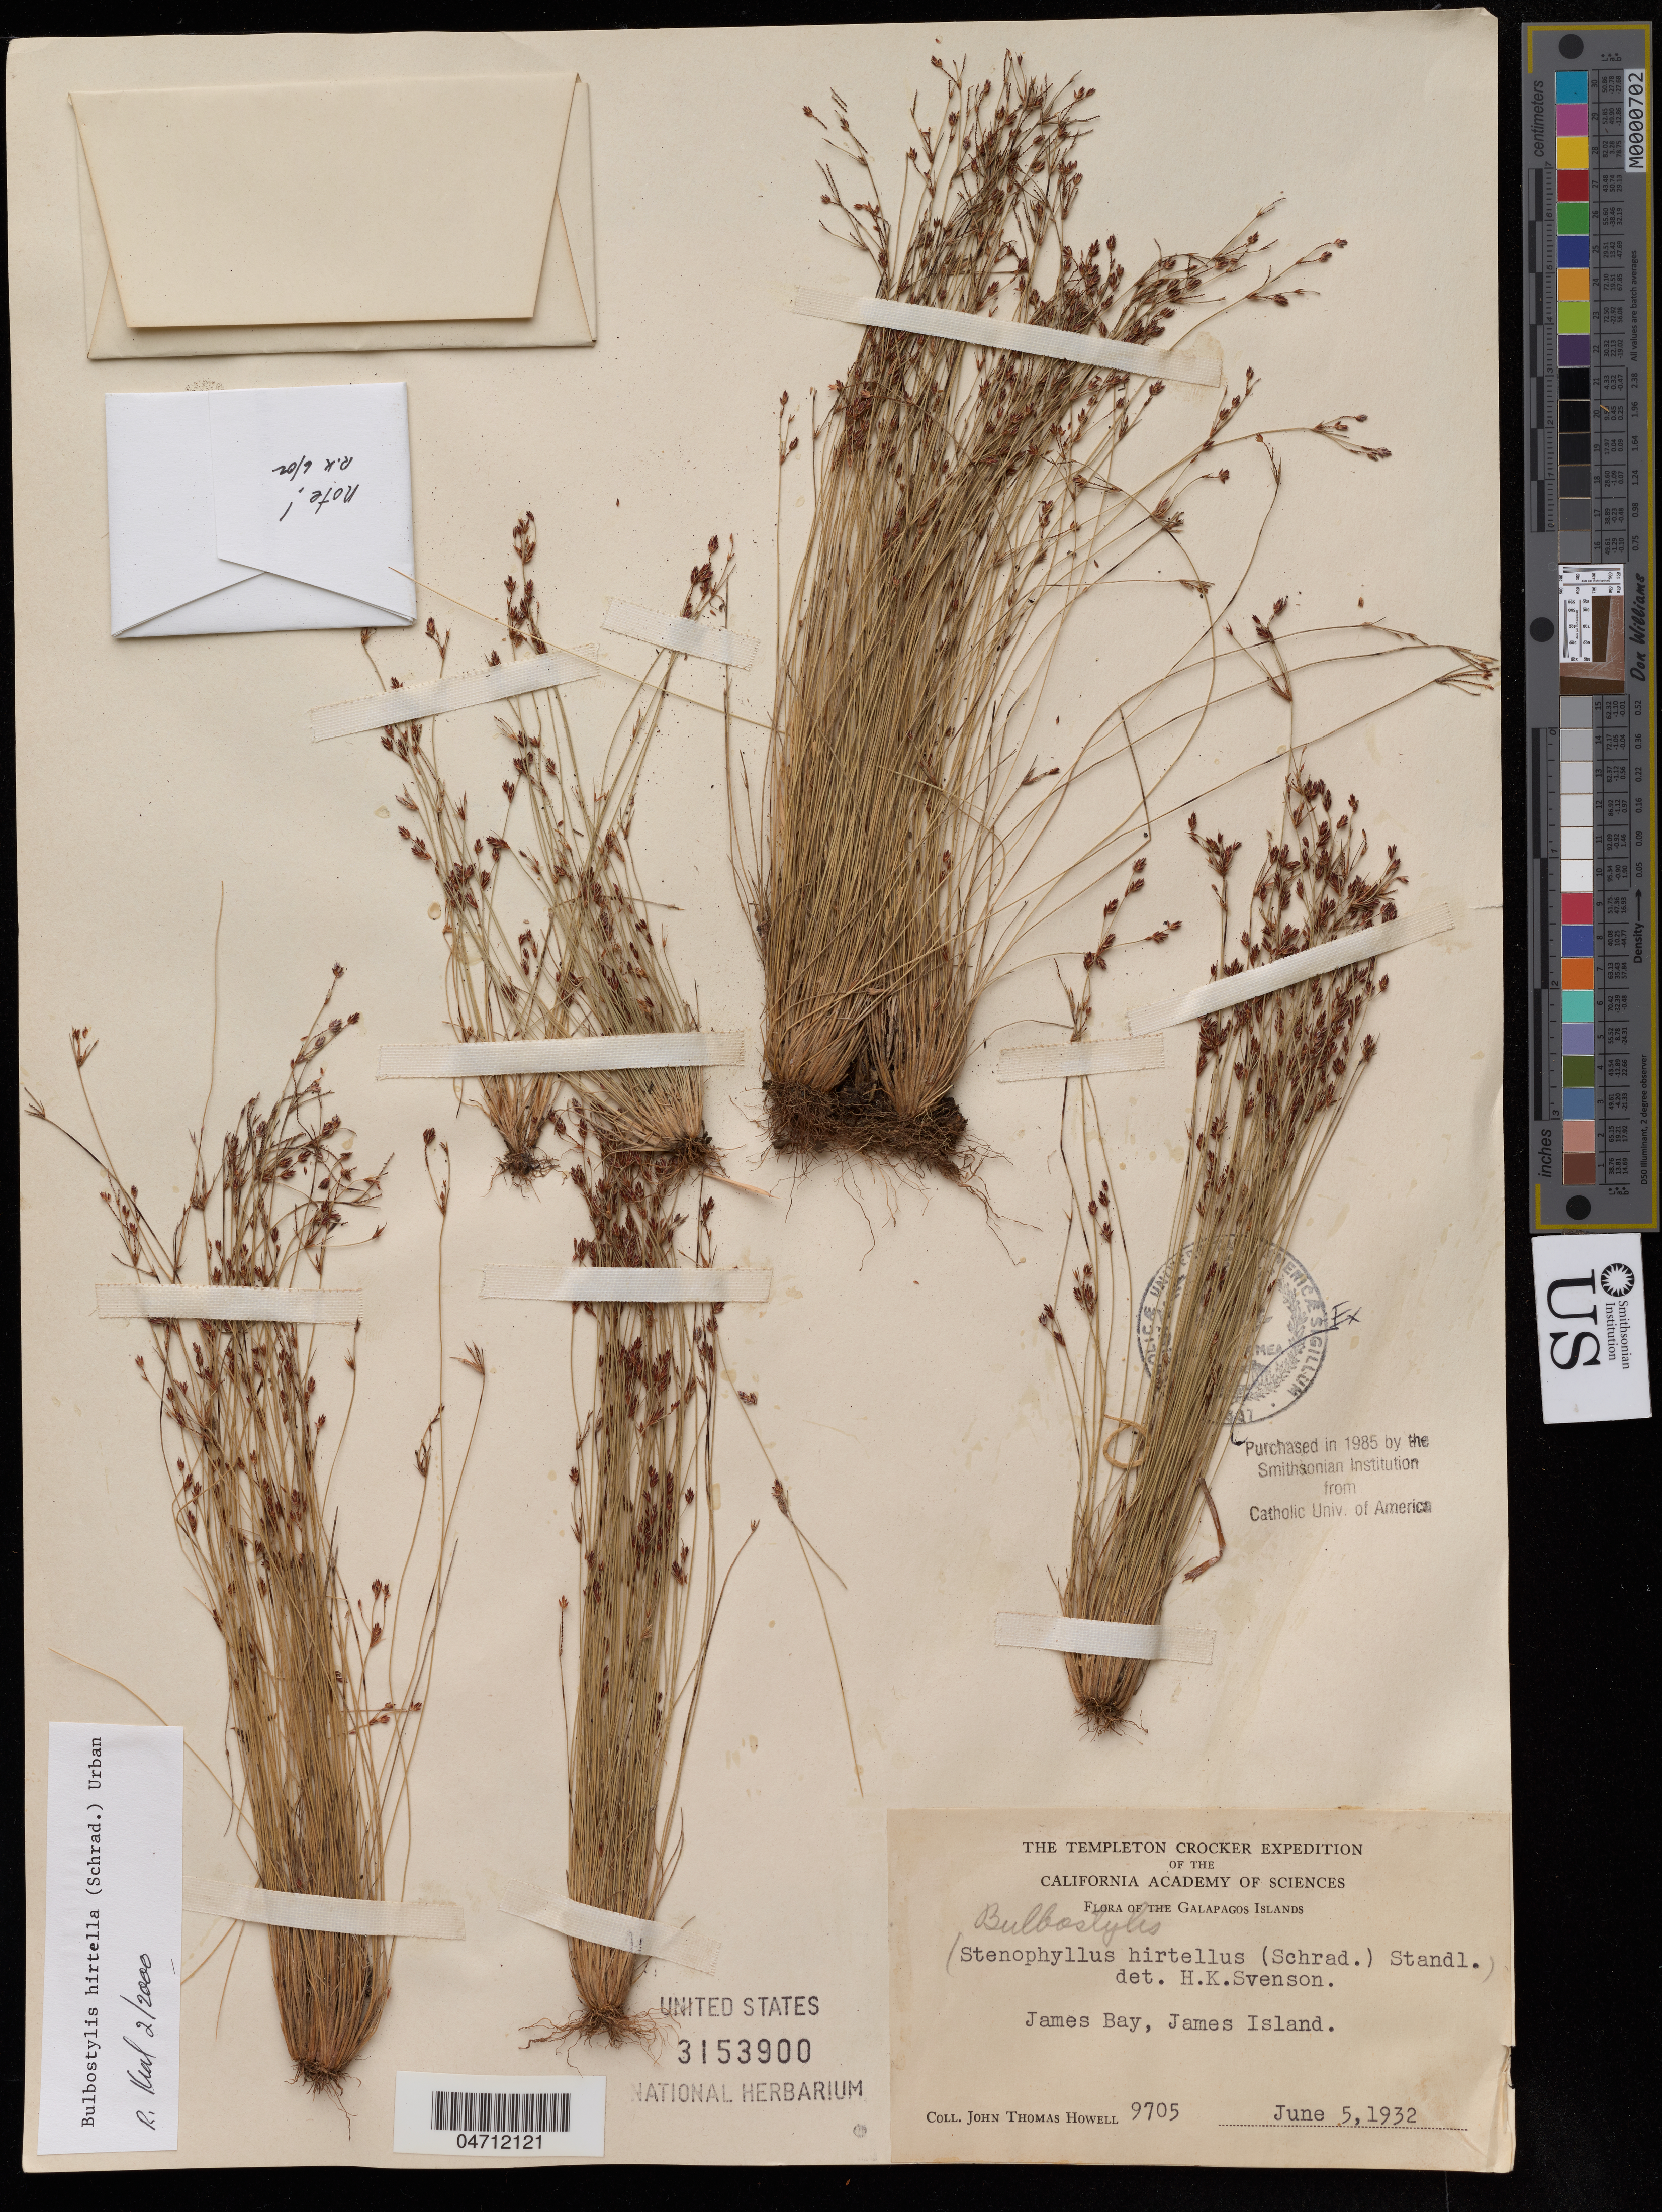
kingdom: Plantae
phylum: Tracheophyta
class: Liliopsida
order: Poales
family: Cyperaceae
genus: Bulbostylis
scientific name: Bulbostylis hirtella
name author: (Schrad.) Nees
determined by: Kral, R.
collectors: J. T. Howell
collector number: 9705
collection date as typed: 05 Jun 1932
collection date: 1932-06-05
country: Ecuador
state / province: Colón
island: Santiago [James, San Salvador]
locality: James Bay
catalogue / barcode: US 3153900